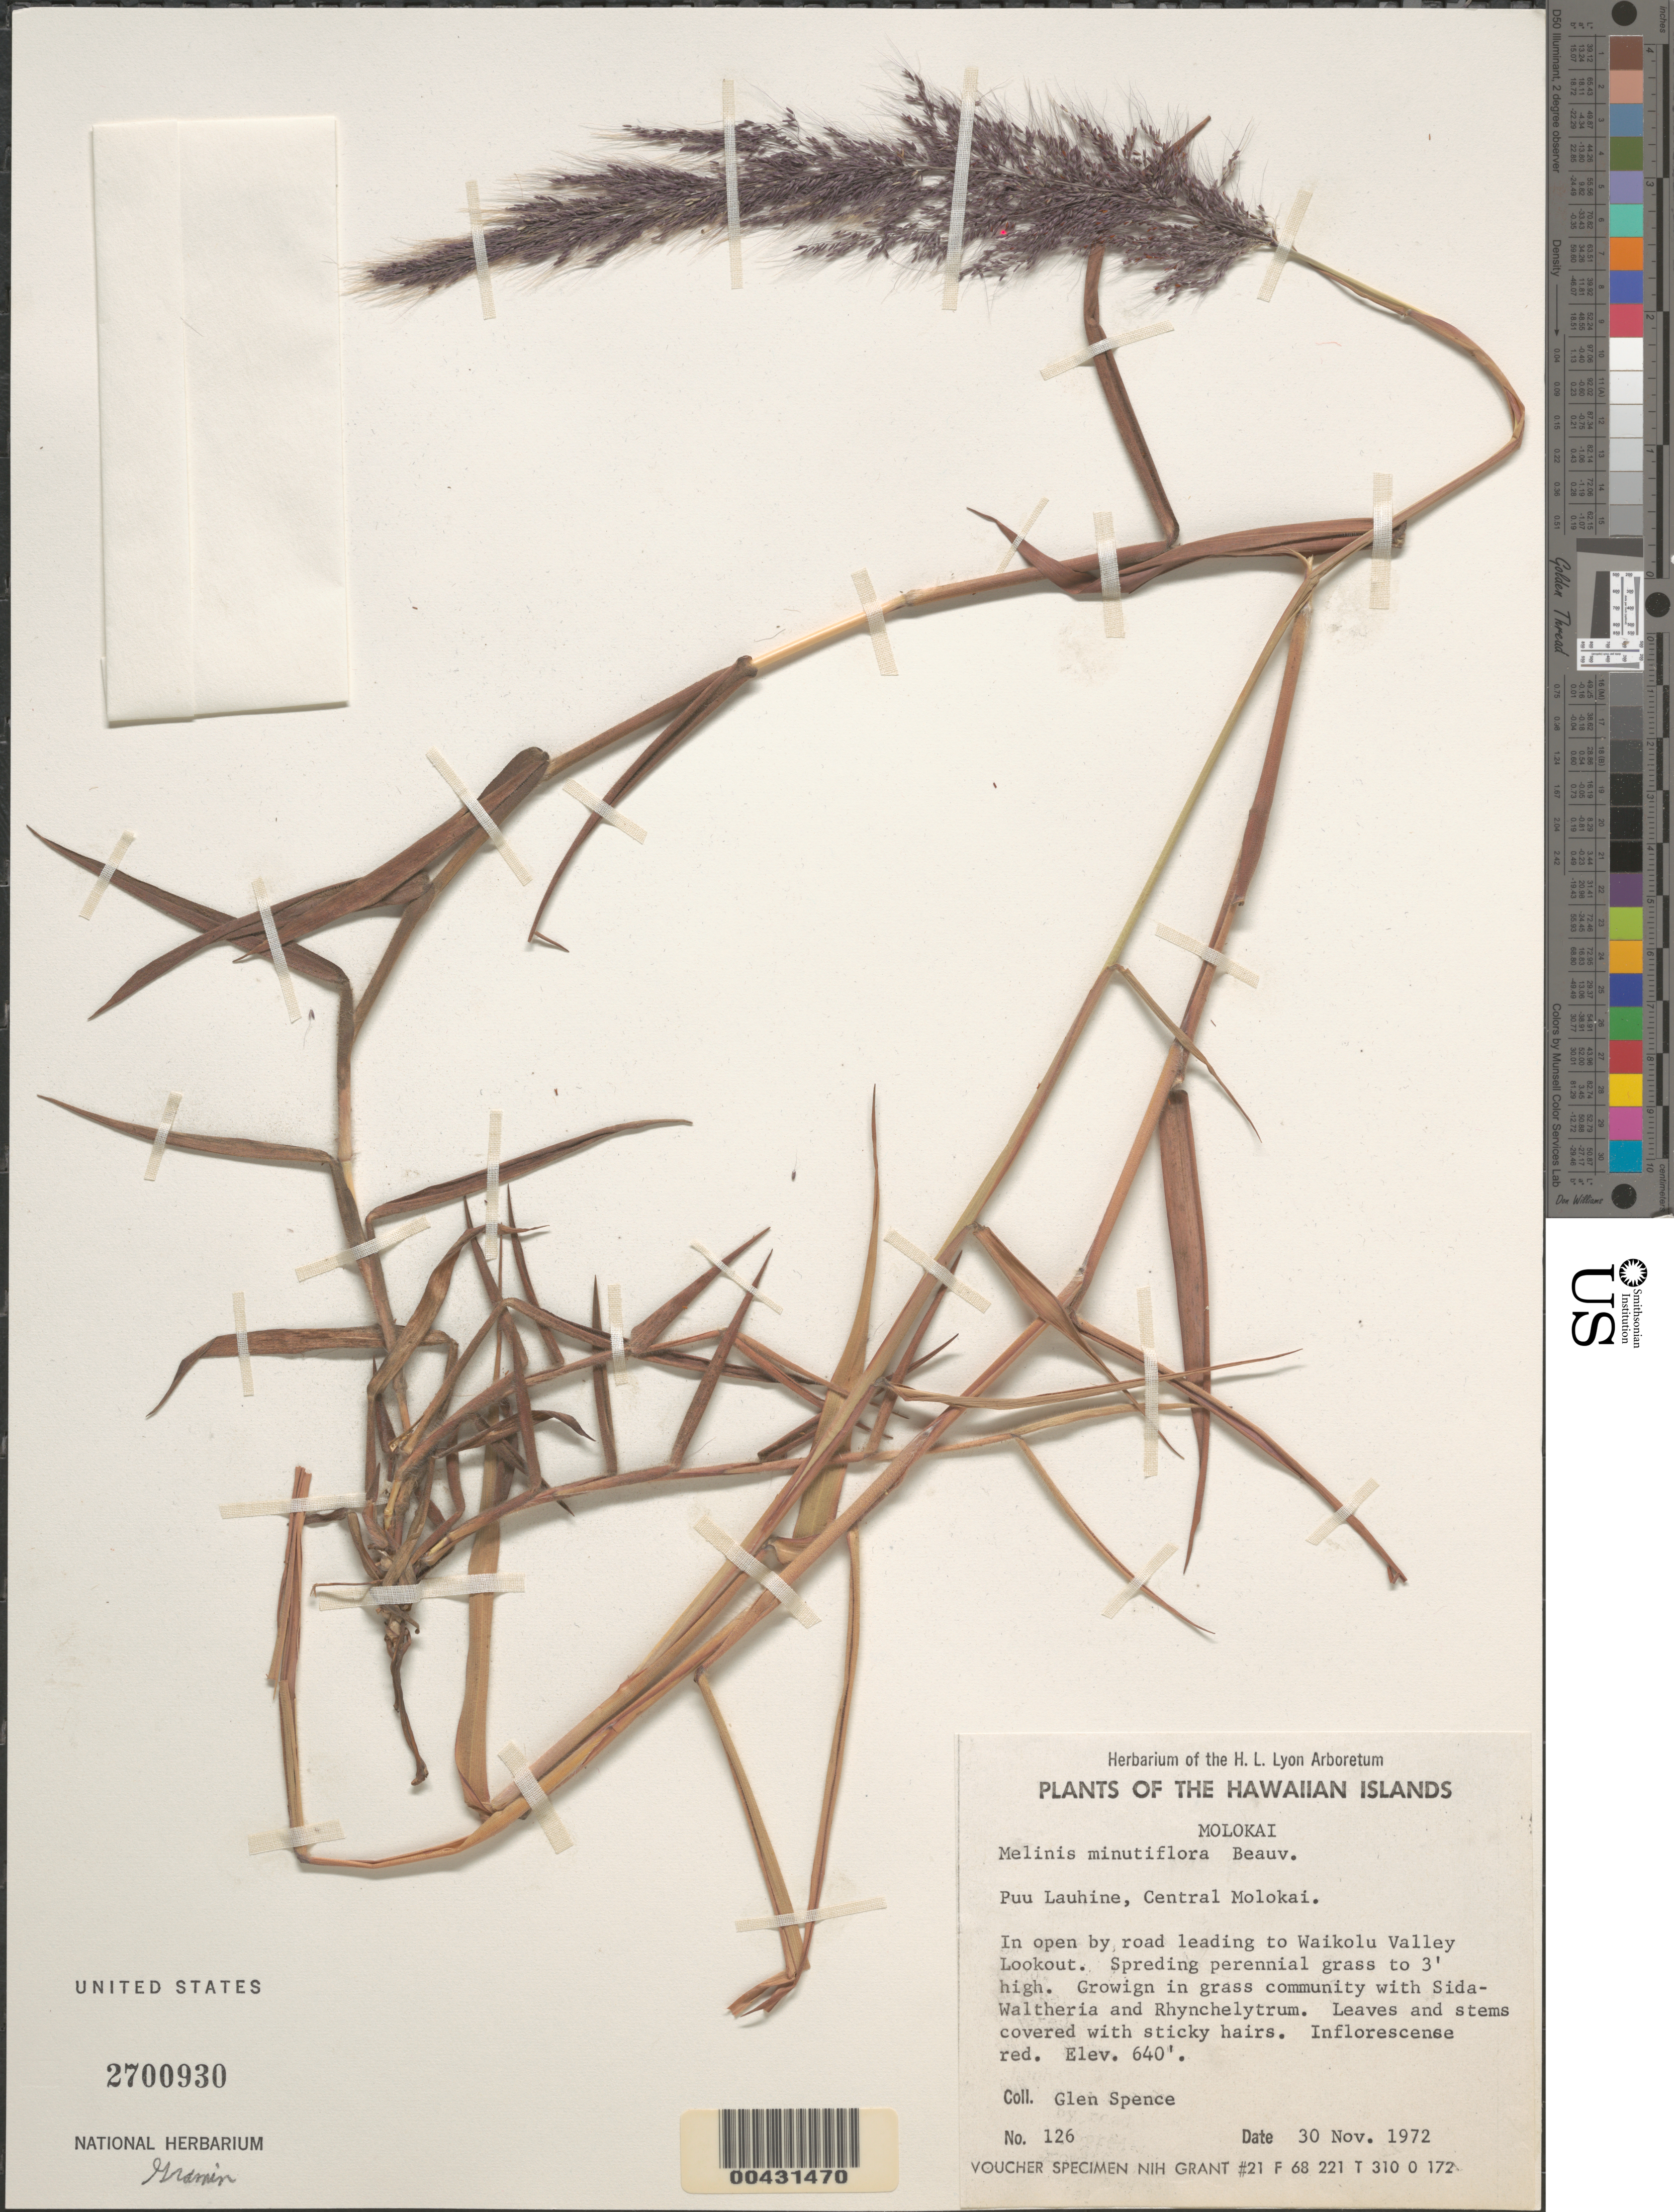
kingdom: Plantae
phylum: Tracheophyta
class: Liliopsida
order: Poales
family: Poaceae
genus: Melinis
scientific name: Melinis minutiflora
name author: P. Beauv.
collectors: G. Spence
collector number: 126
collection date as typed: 30 Nov 1972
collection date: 1972-11-30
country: United States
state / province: Hawaii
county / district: Maui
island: Moloka'i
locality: Puu Lauhine, Central Molokai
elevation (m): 195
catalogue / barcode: US 2700930